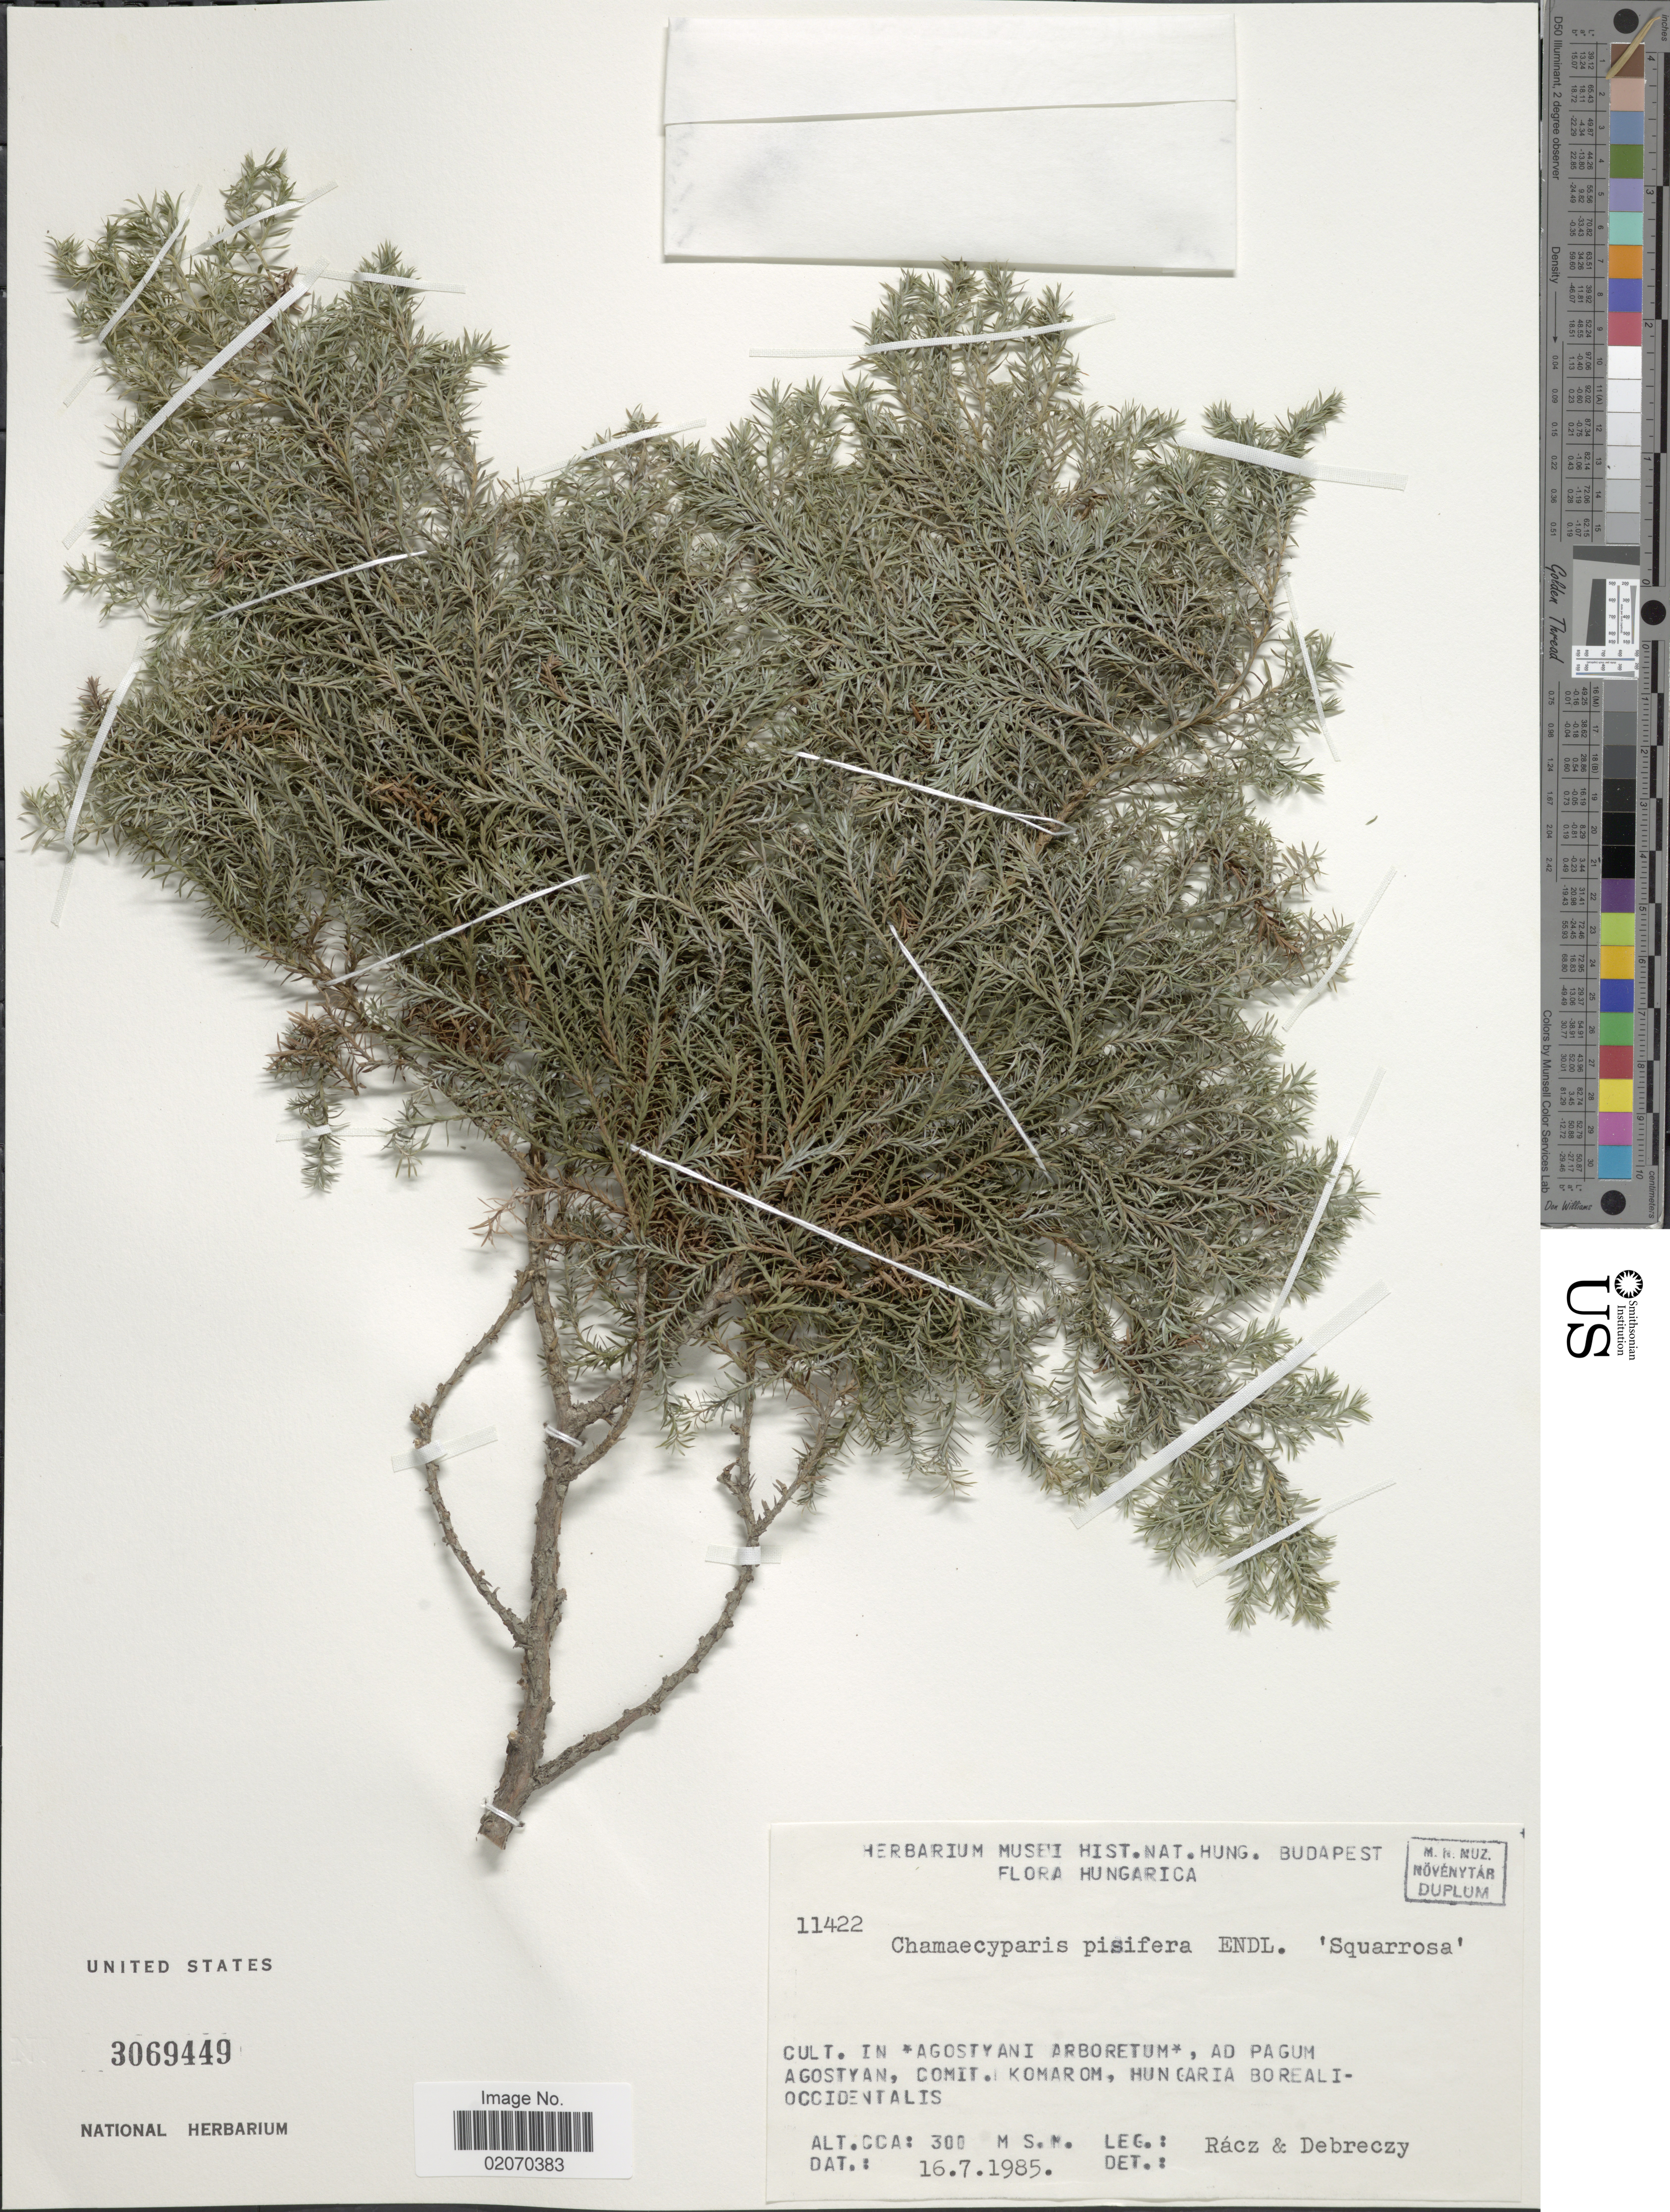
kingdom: Plantae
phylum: Tracheophyta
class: Pinopsida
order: Pinales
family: Cupressaceae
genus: Chamaecyparis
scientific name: Chamaecyparis pisifera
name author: (Siebold & Zucc.) Endl.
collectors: Rácz & Z. Debreczy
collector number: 11422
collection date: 1985-07-16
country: Hungary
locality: Agosiyani Arboretum, ad pagum Agostyan, comit. Komarom, Hungaria Boreali-Occidentalis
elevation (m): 300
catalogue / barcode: US 3069449